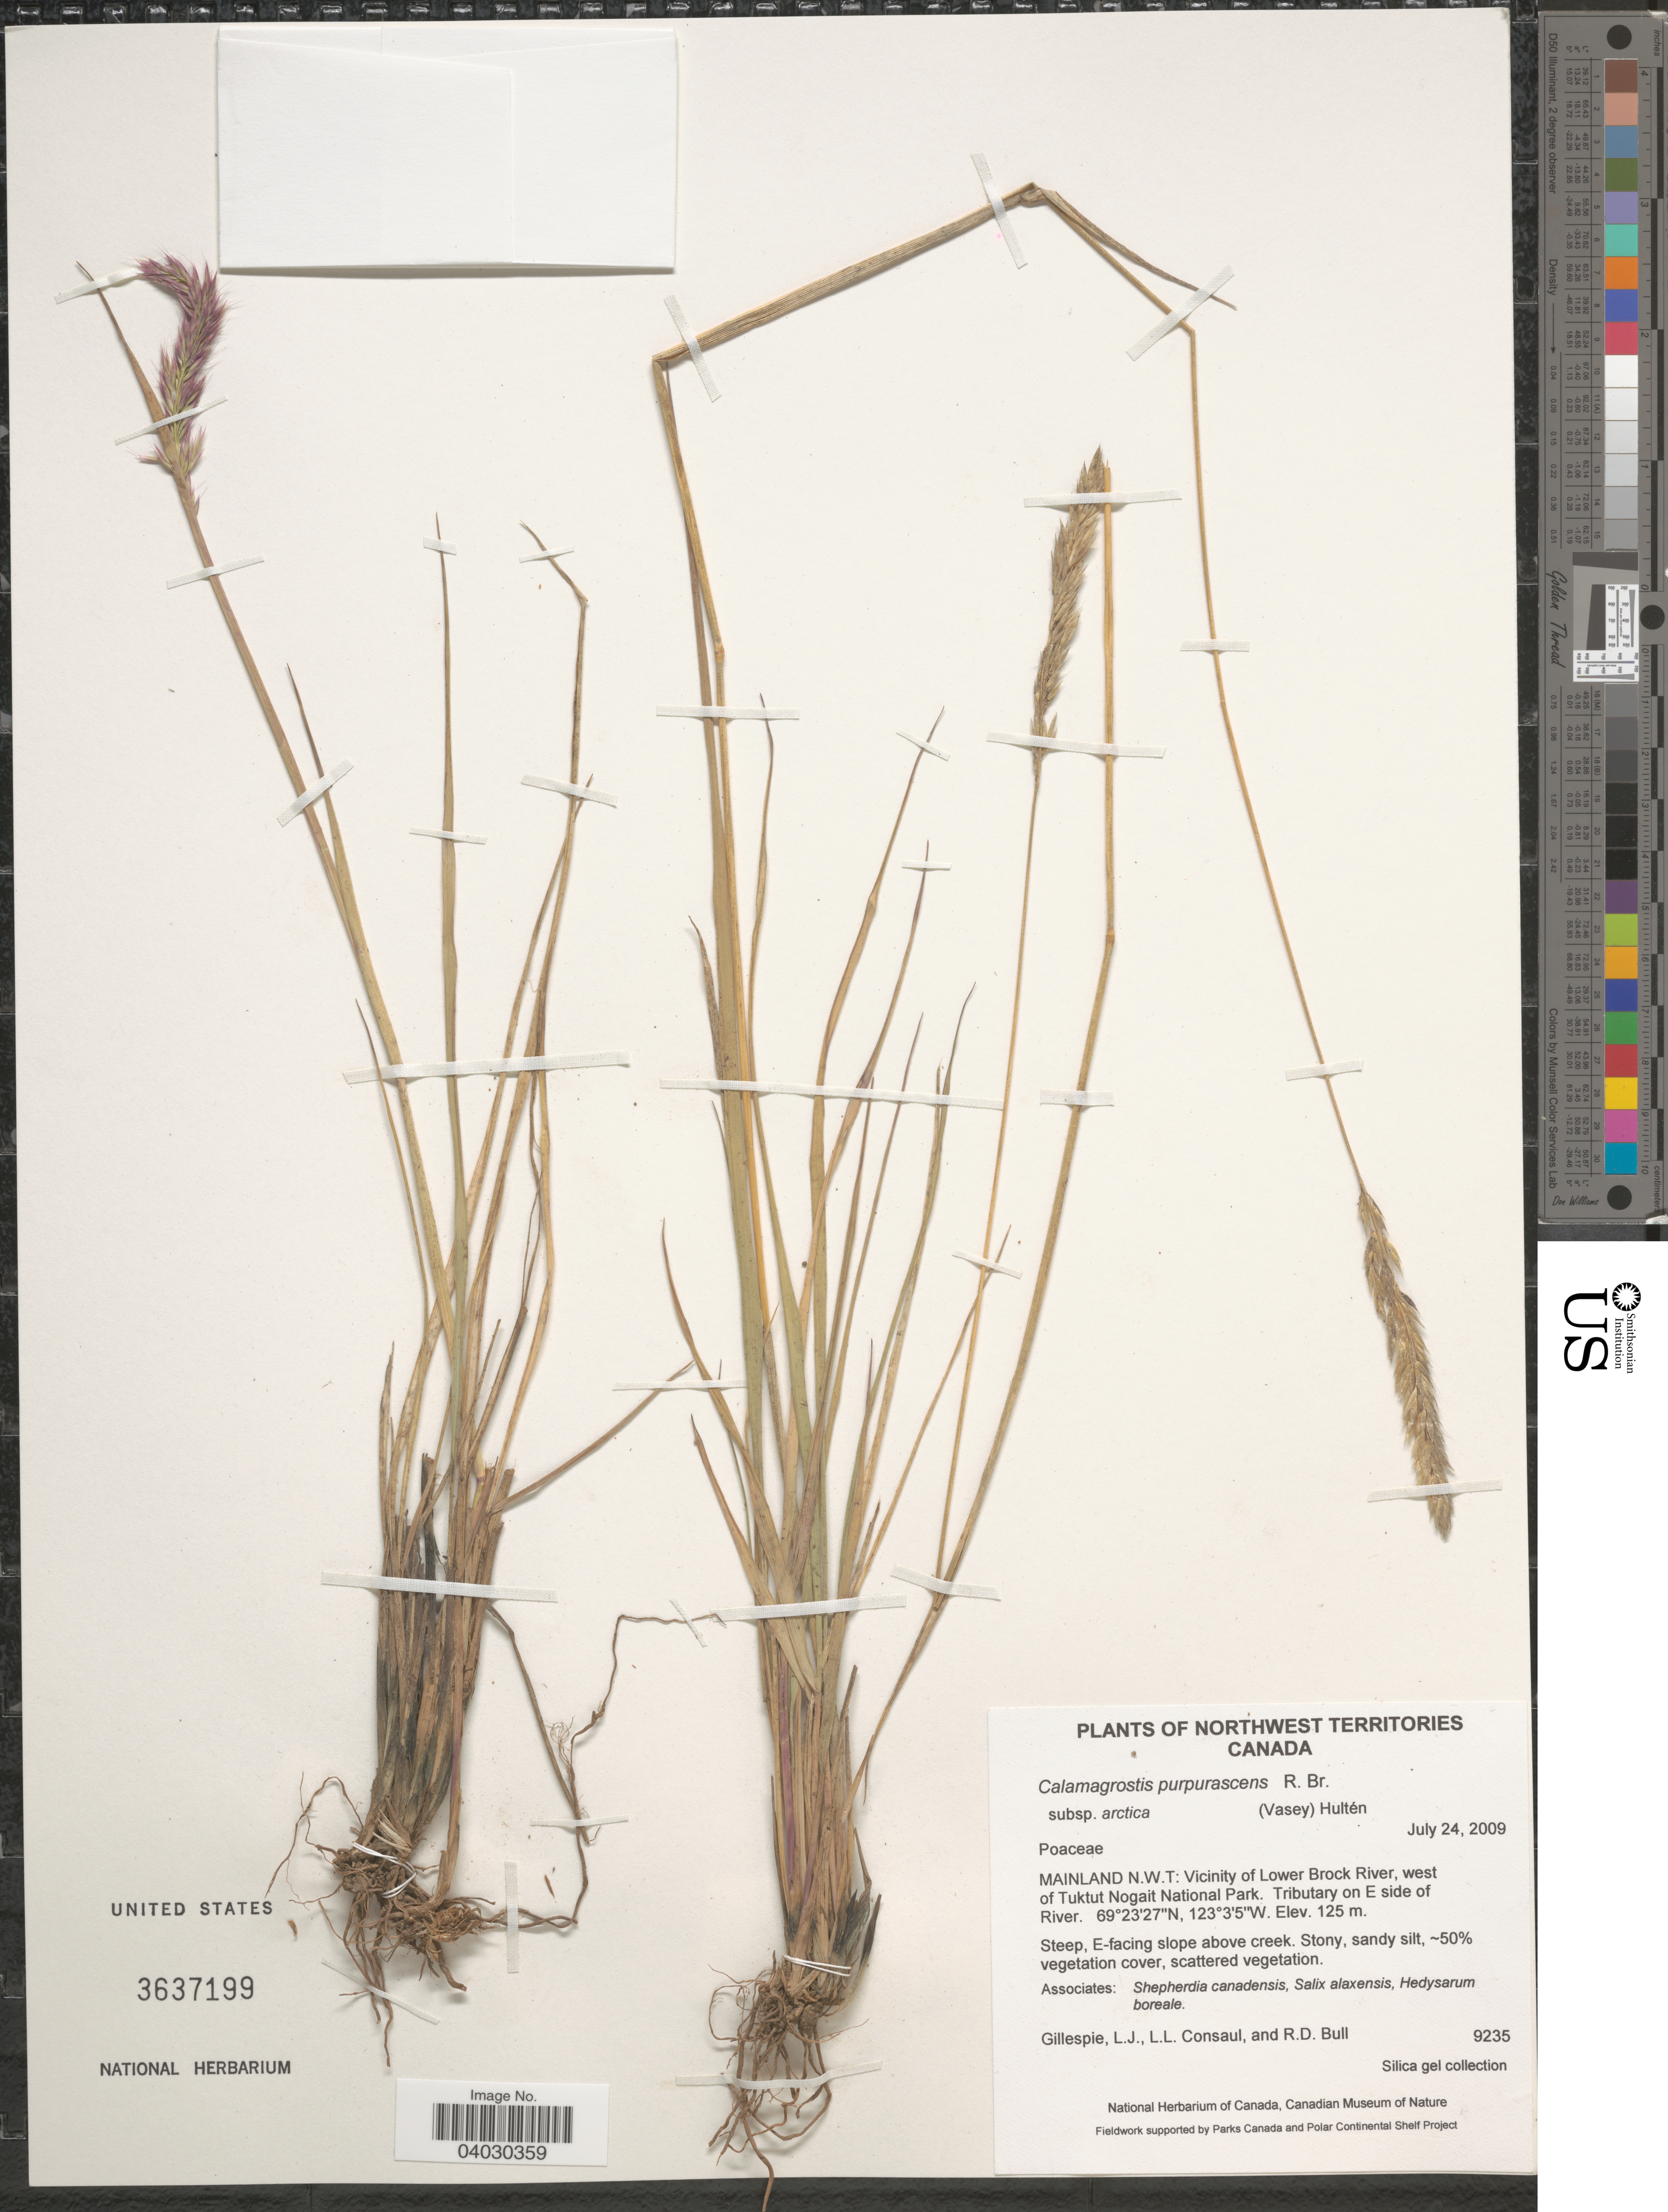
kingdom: Plantae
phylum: Tracheophyta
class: Liliopsida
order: Poales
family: Poaceae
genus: Calamagrostis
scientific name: Calamagrostis purpurascens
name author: R. Br.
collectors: L. Gillespie, L. Consaul & R. Bull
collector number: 9235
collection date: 2009-07-24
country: Canada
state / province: Northwest Territories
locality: Mainland N.W.T: Vicinity of Lower Brock River, west of Tuktuk Nogait National Park.Tributary on E side of River. E-facing slope above creek.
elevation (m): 125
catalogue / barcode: US 3637199